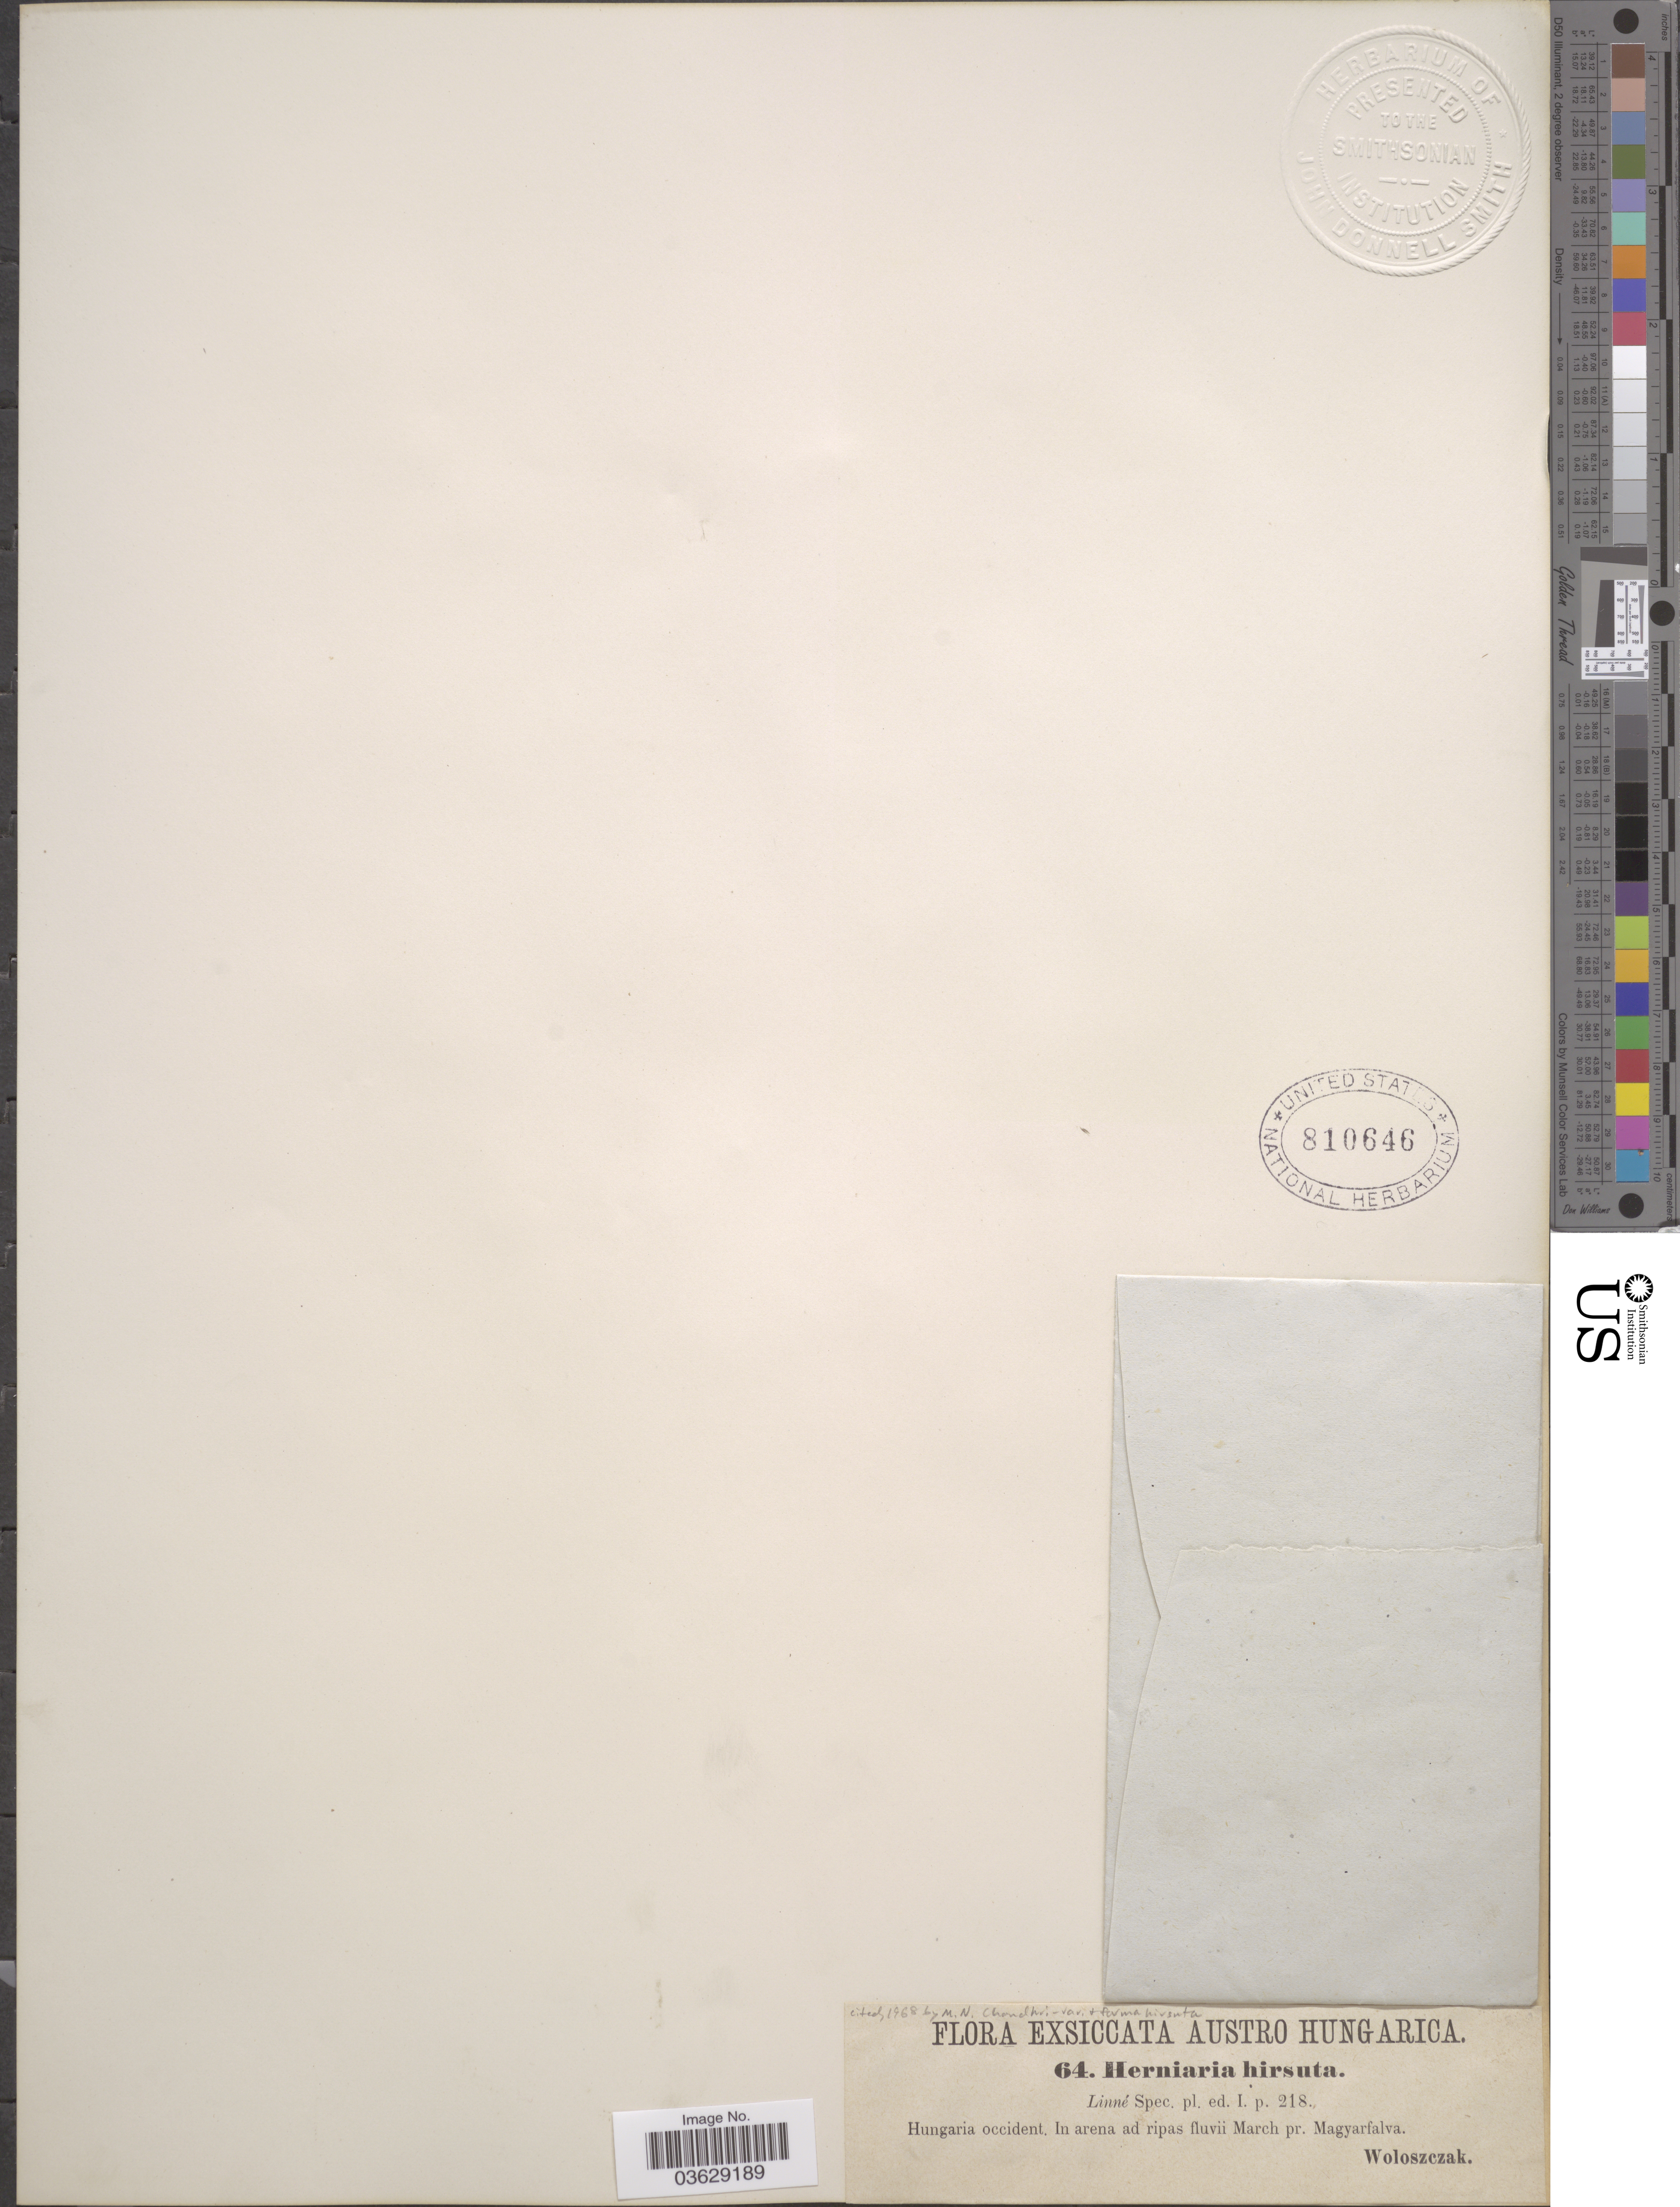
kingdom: Plantae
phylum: Tracheophyta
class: Magnoliopsida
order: Caryophyllales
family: Caryophyllaceae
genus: Herniaria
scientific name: Herniaria hirsuta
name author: L.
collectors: Woloszczak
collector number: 64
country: Hungary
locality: Austro Hungarica. Hungaria occident. In arena ad ripas fluvii March pr. Magyarfalva.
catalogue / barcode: US 810646